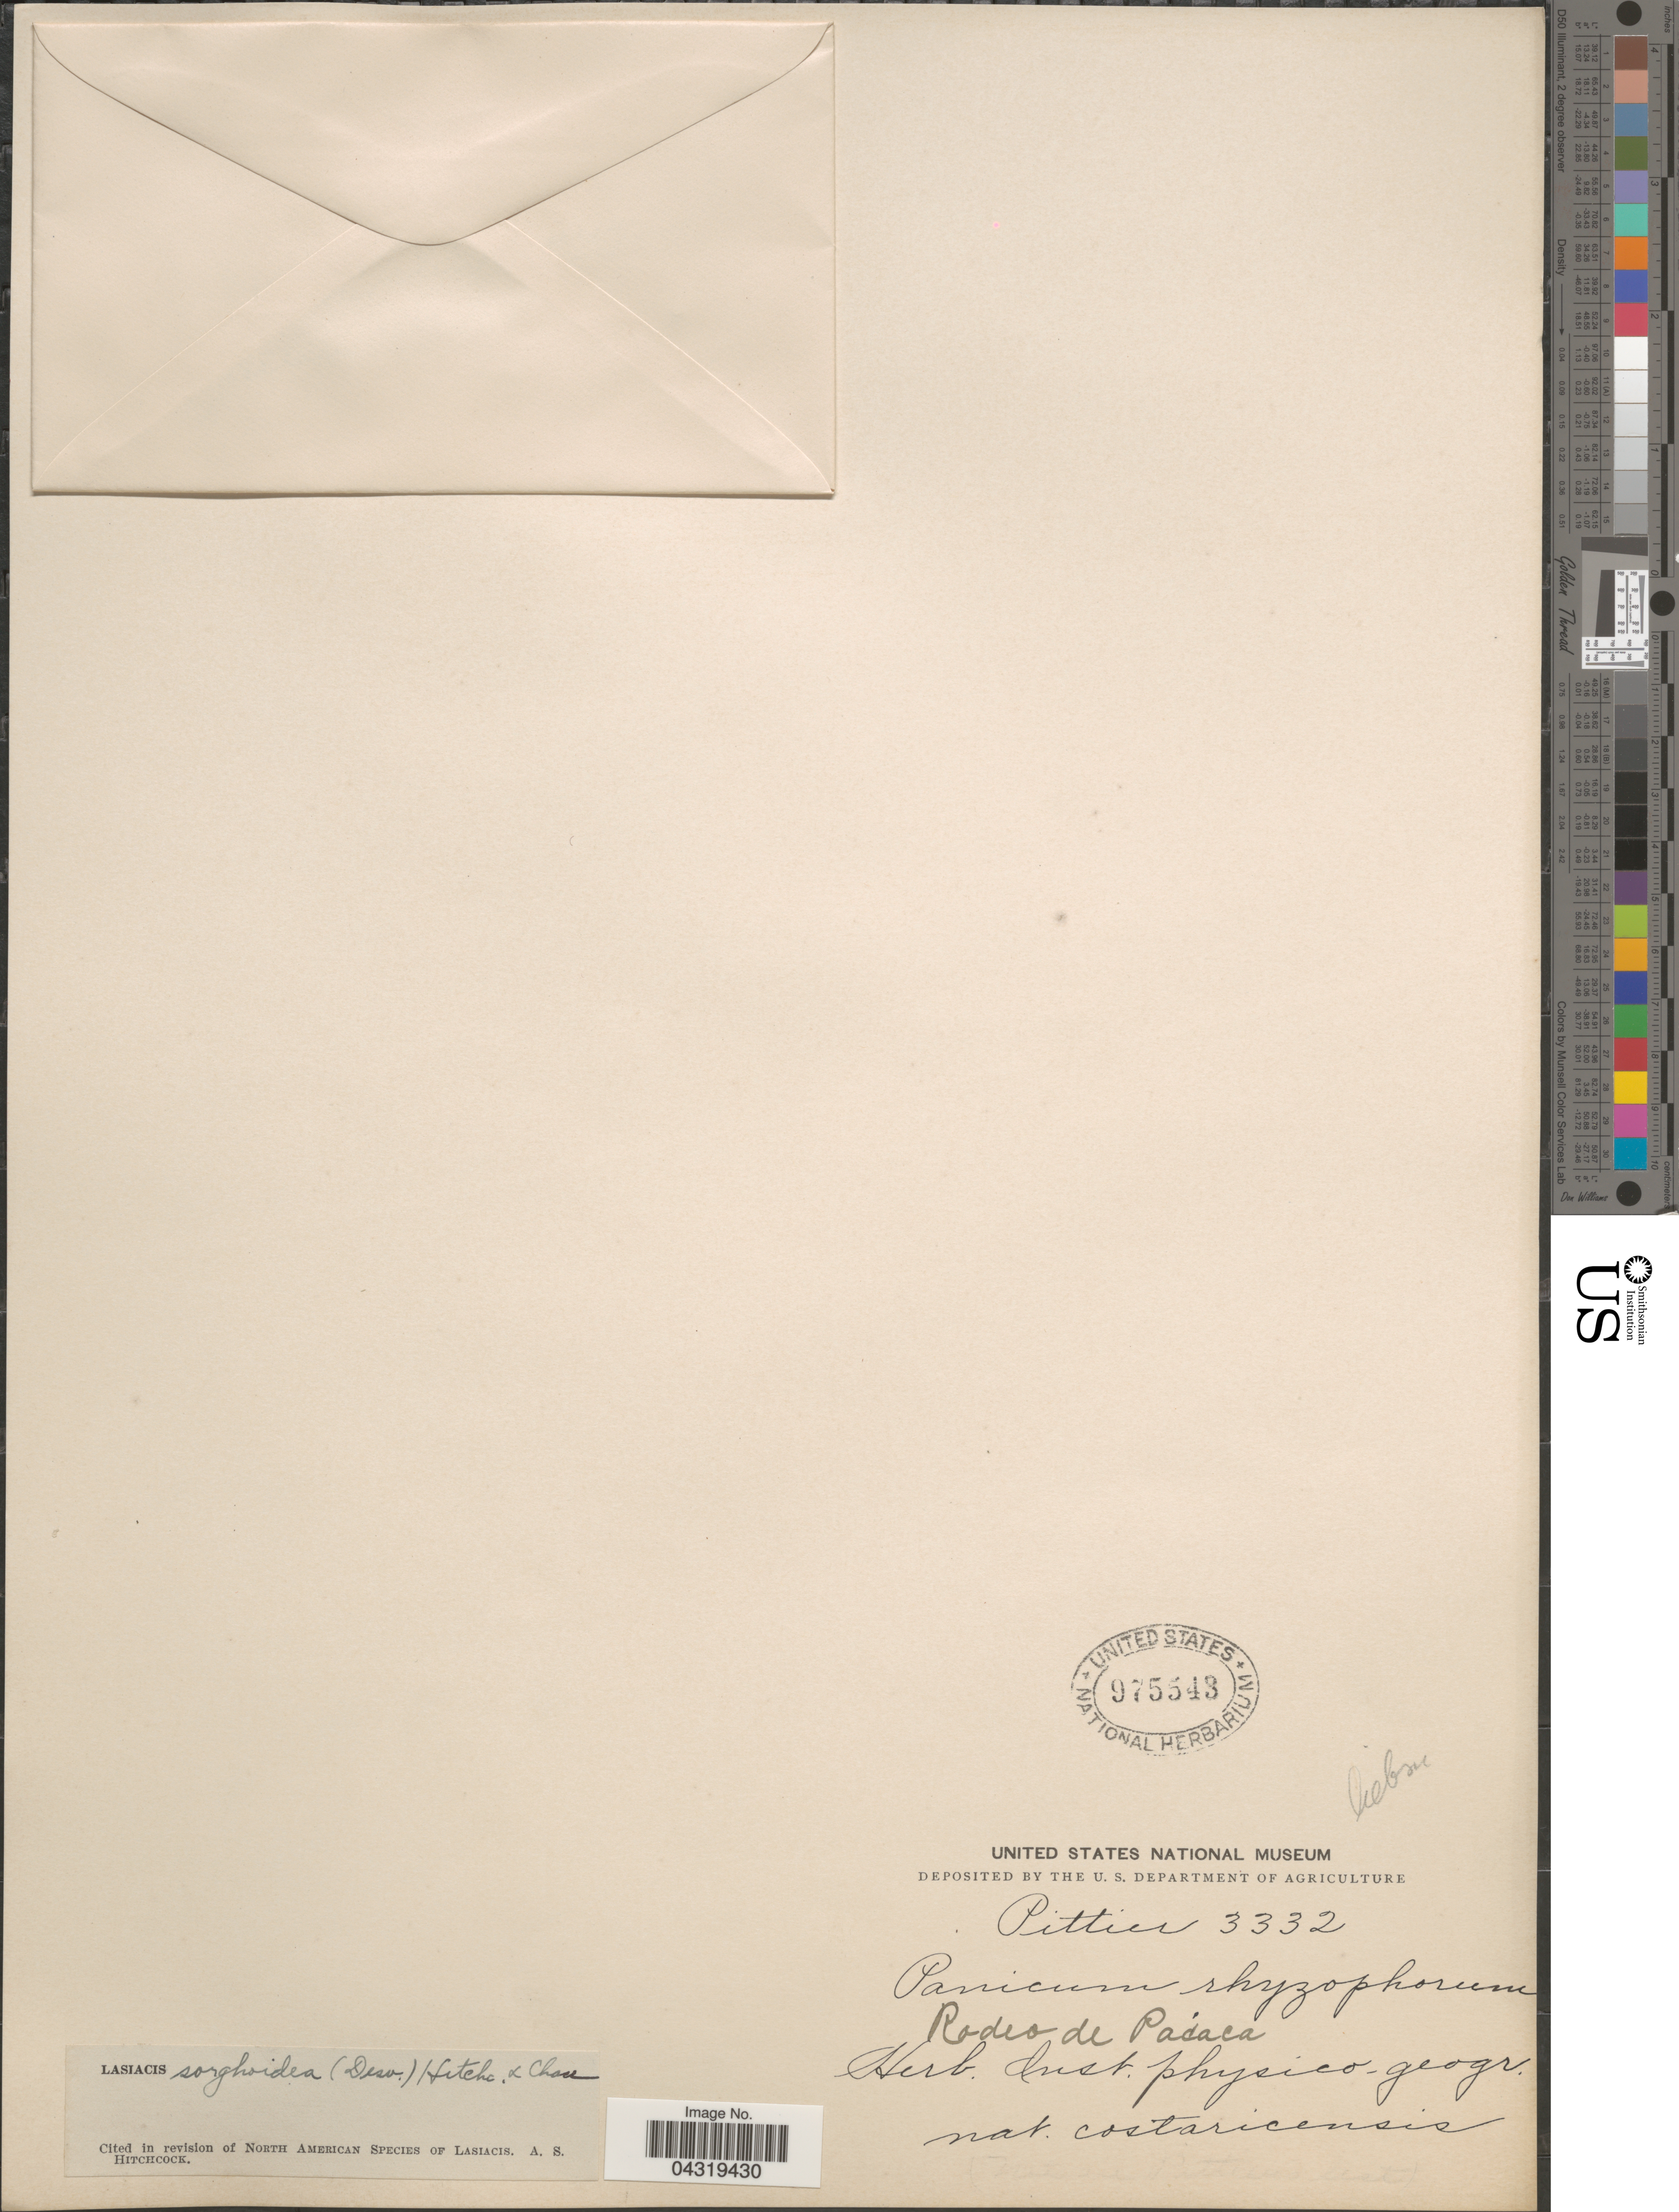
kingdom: Plantae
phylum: Tracheophyta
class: Liliopsida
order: Poales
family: Poaceae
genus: Lasiacis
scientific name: Lasiacis sorghoidea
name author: (Desv. ex Ham.) Hitchc. & Chase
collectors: Pittier, --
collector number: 3332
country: Costa Rica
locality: Rodeo de Pacaca.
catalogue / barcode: US 975543